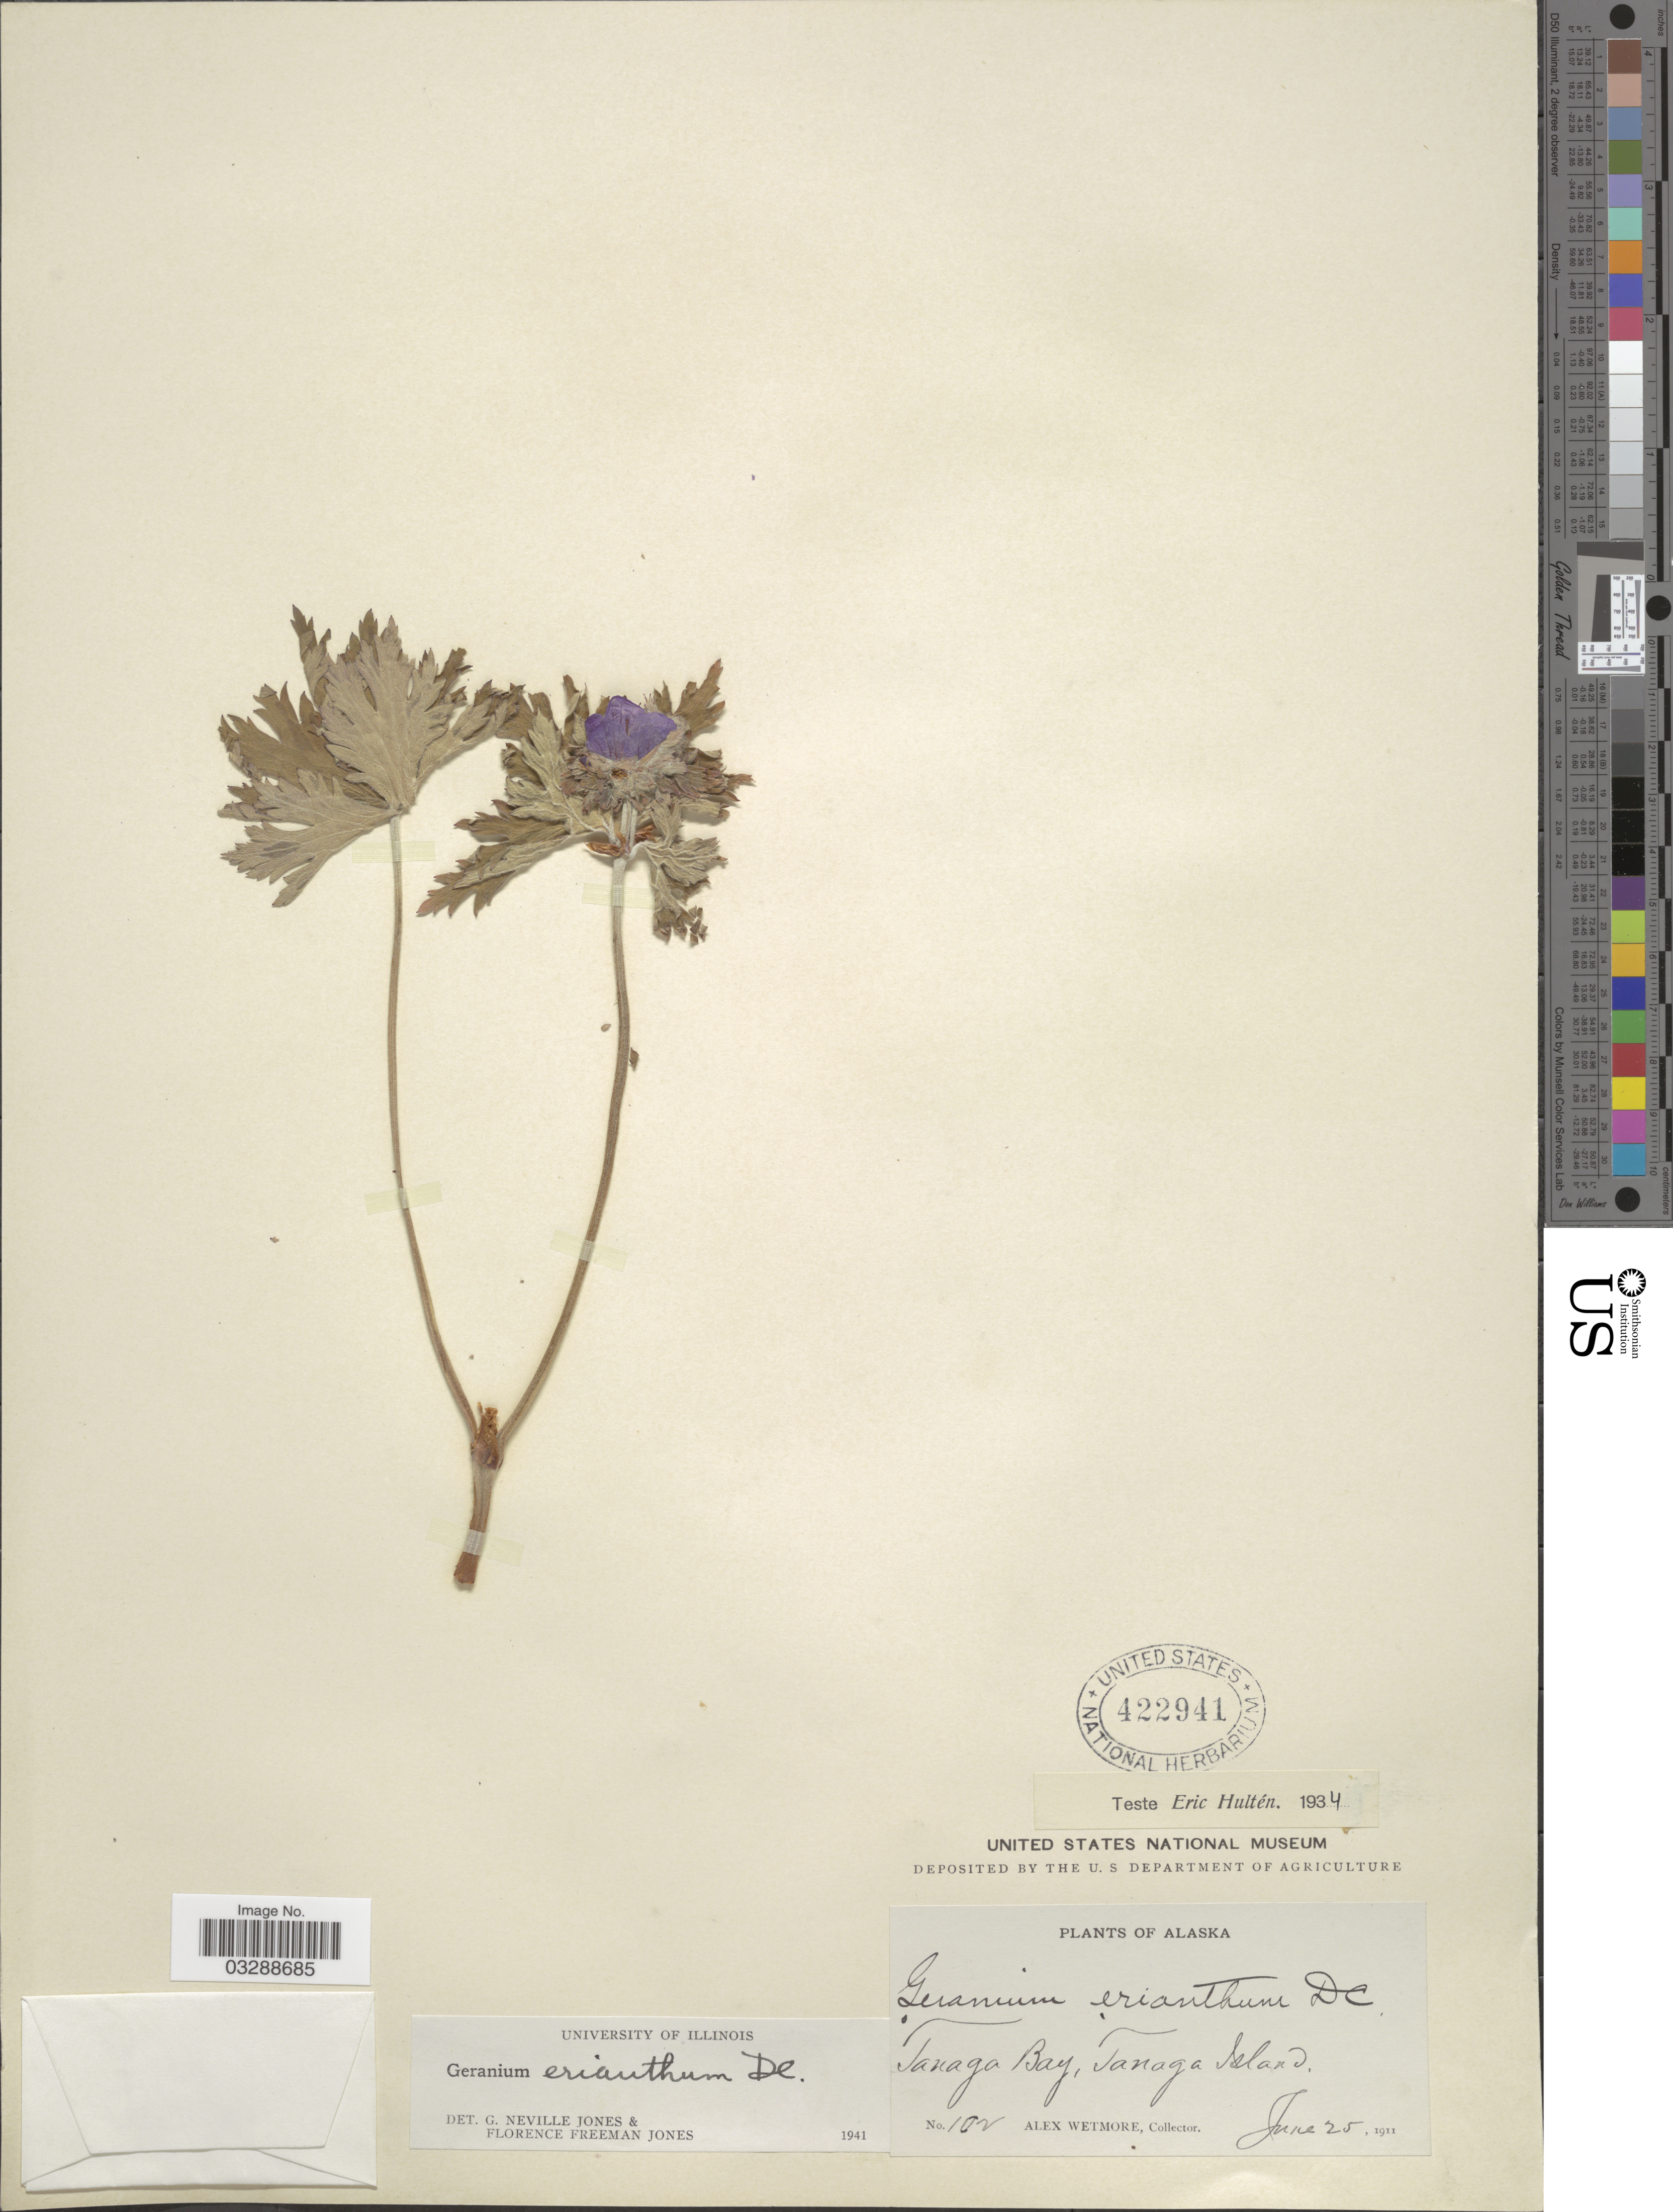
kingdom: Plantae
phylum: Tracheophyta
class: Magnoliopsida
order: Geraniales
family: Geraniaceae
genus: Geranium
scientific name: Geranium erianthum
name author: DC.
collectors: A. Wetmore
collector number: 102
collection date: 1911-06-25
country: United States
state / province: Alaska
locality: Tanaga Bay, Tanaga Island.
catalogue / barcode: US 422941